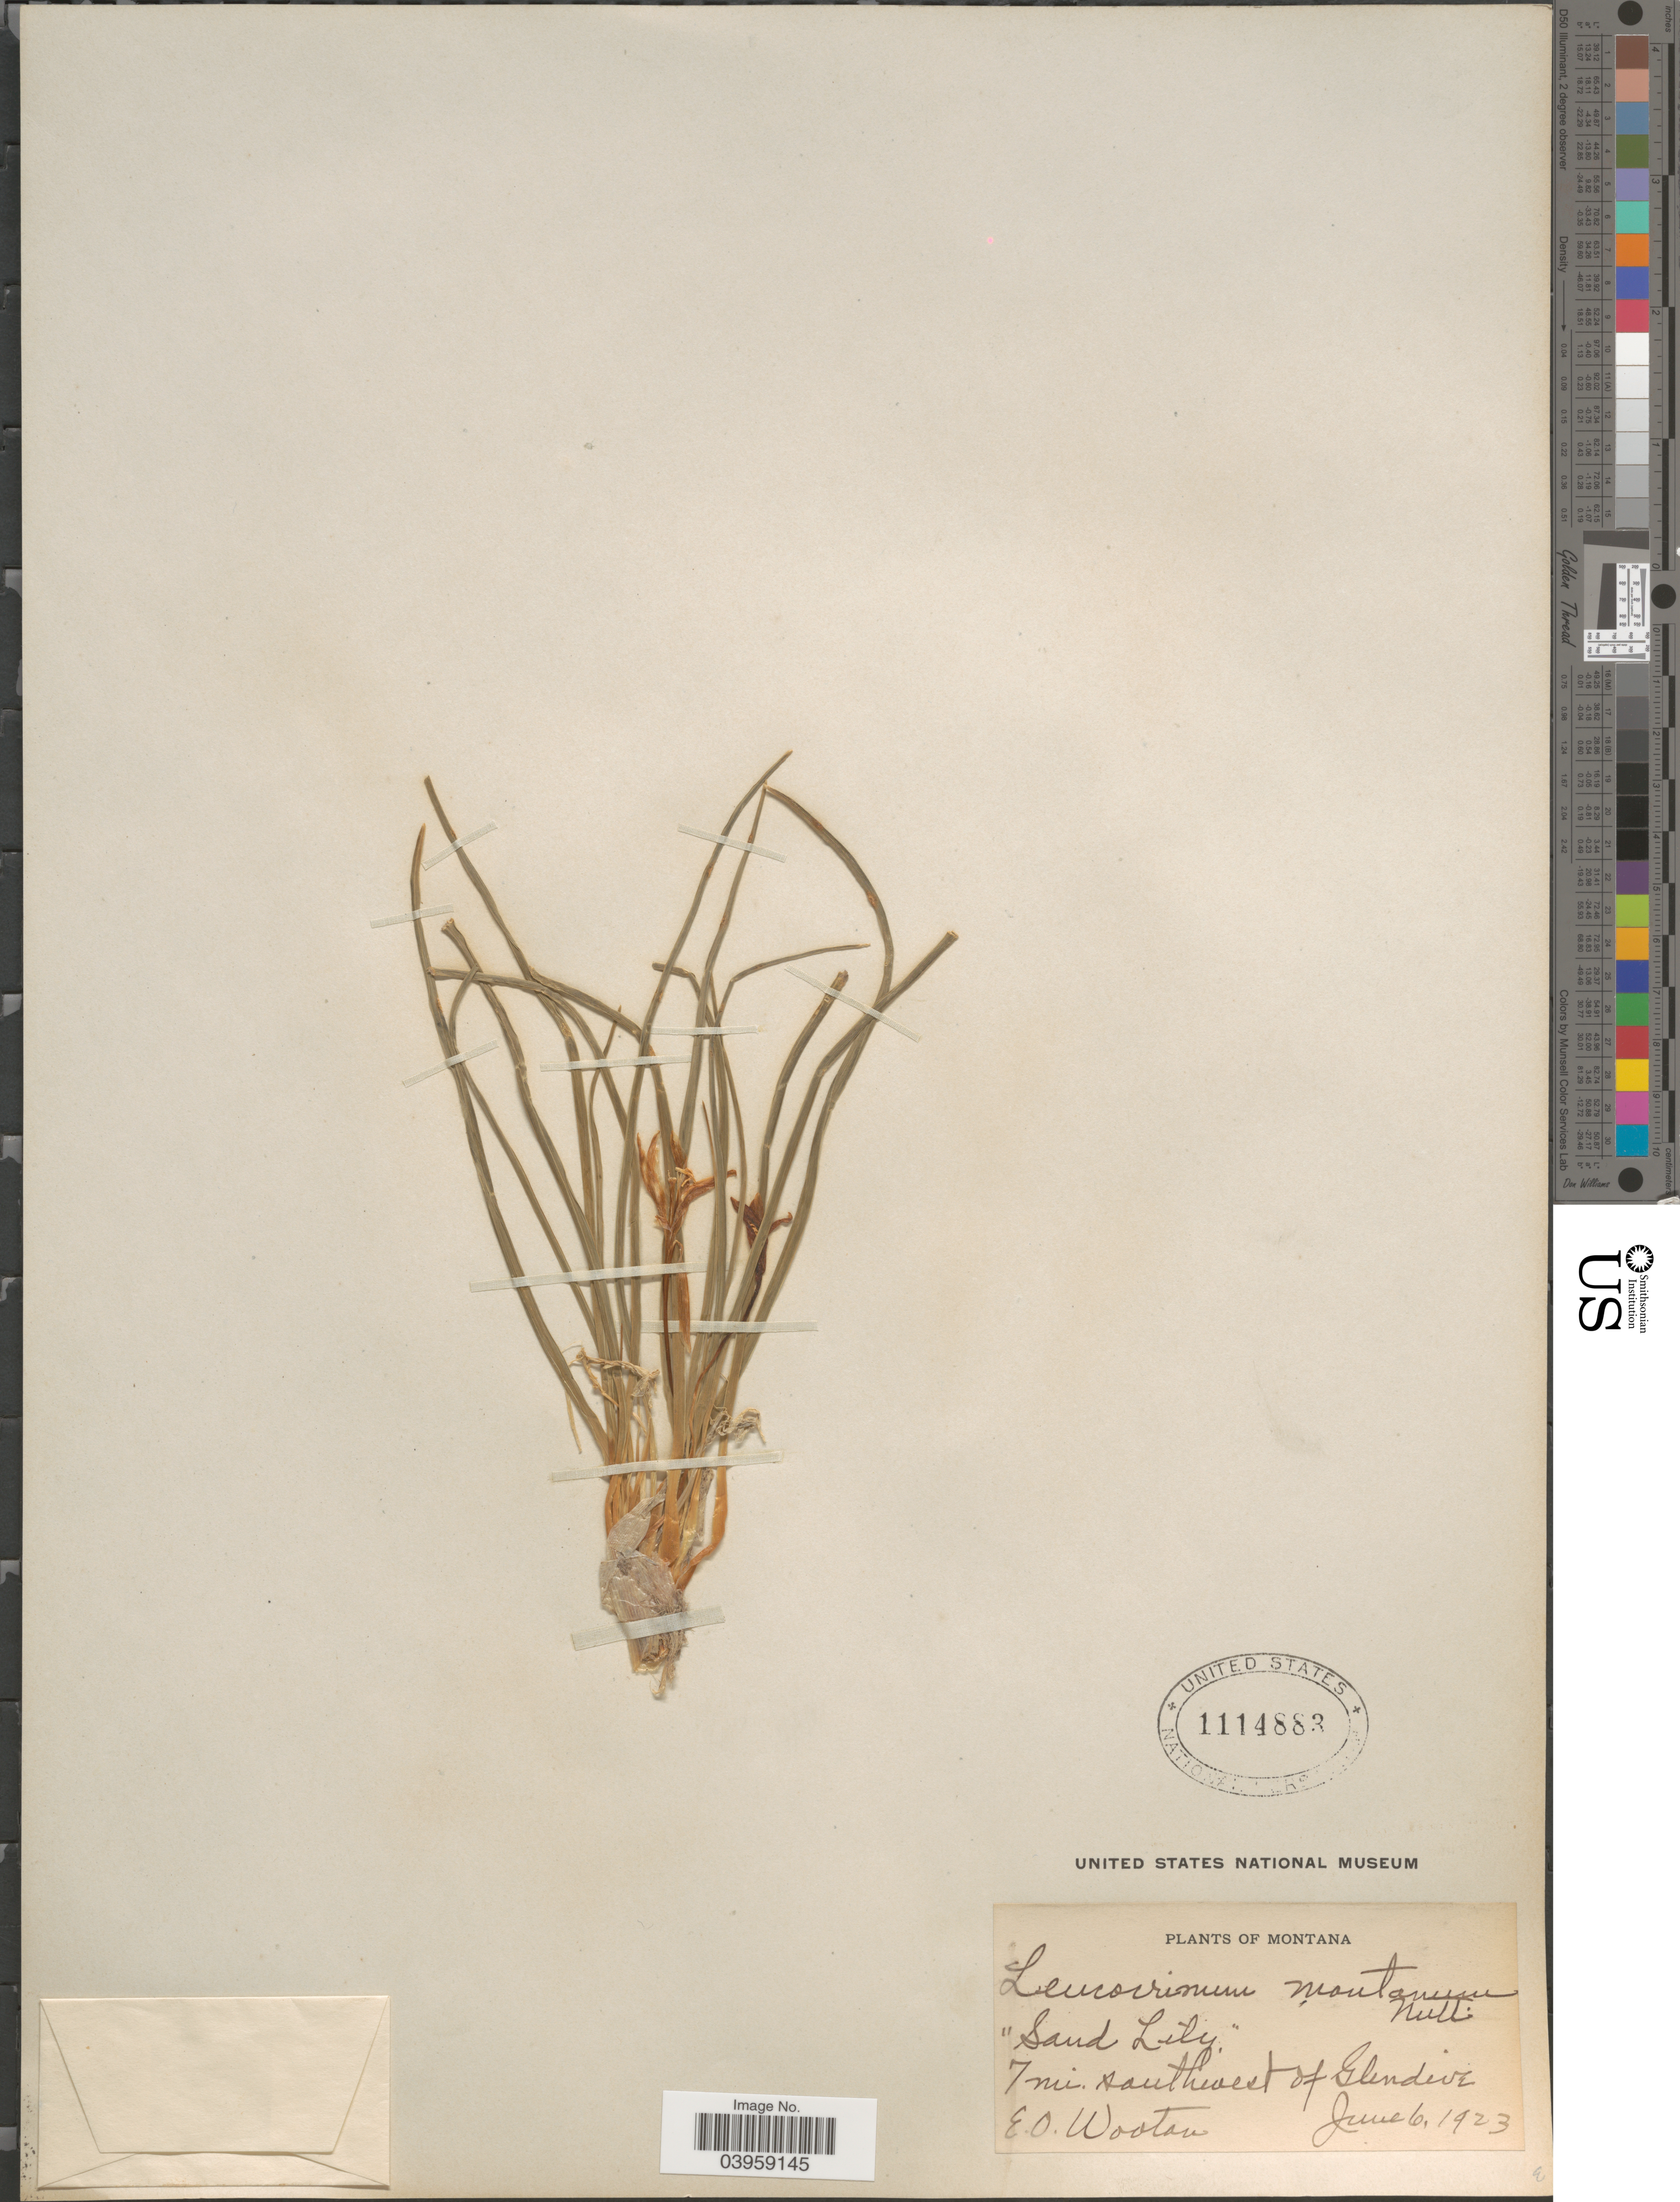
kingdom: Plantae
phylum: Tracheophyta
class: Liliopsida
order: Asparagales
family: Asparagaceae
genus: Leucocrinum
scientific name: Leucocrinum montanum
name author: Nutt.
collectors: E. O. Wooton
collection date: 1923-06-06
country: United States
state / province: Montana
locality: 7 mi. southwest of Glendive.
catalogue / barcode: US 1114883